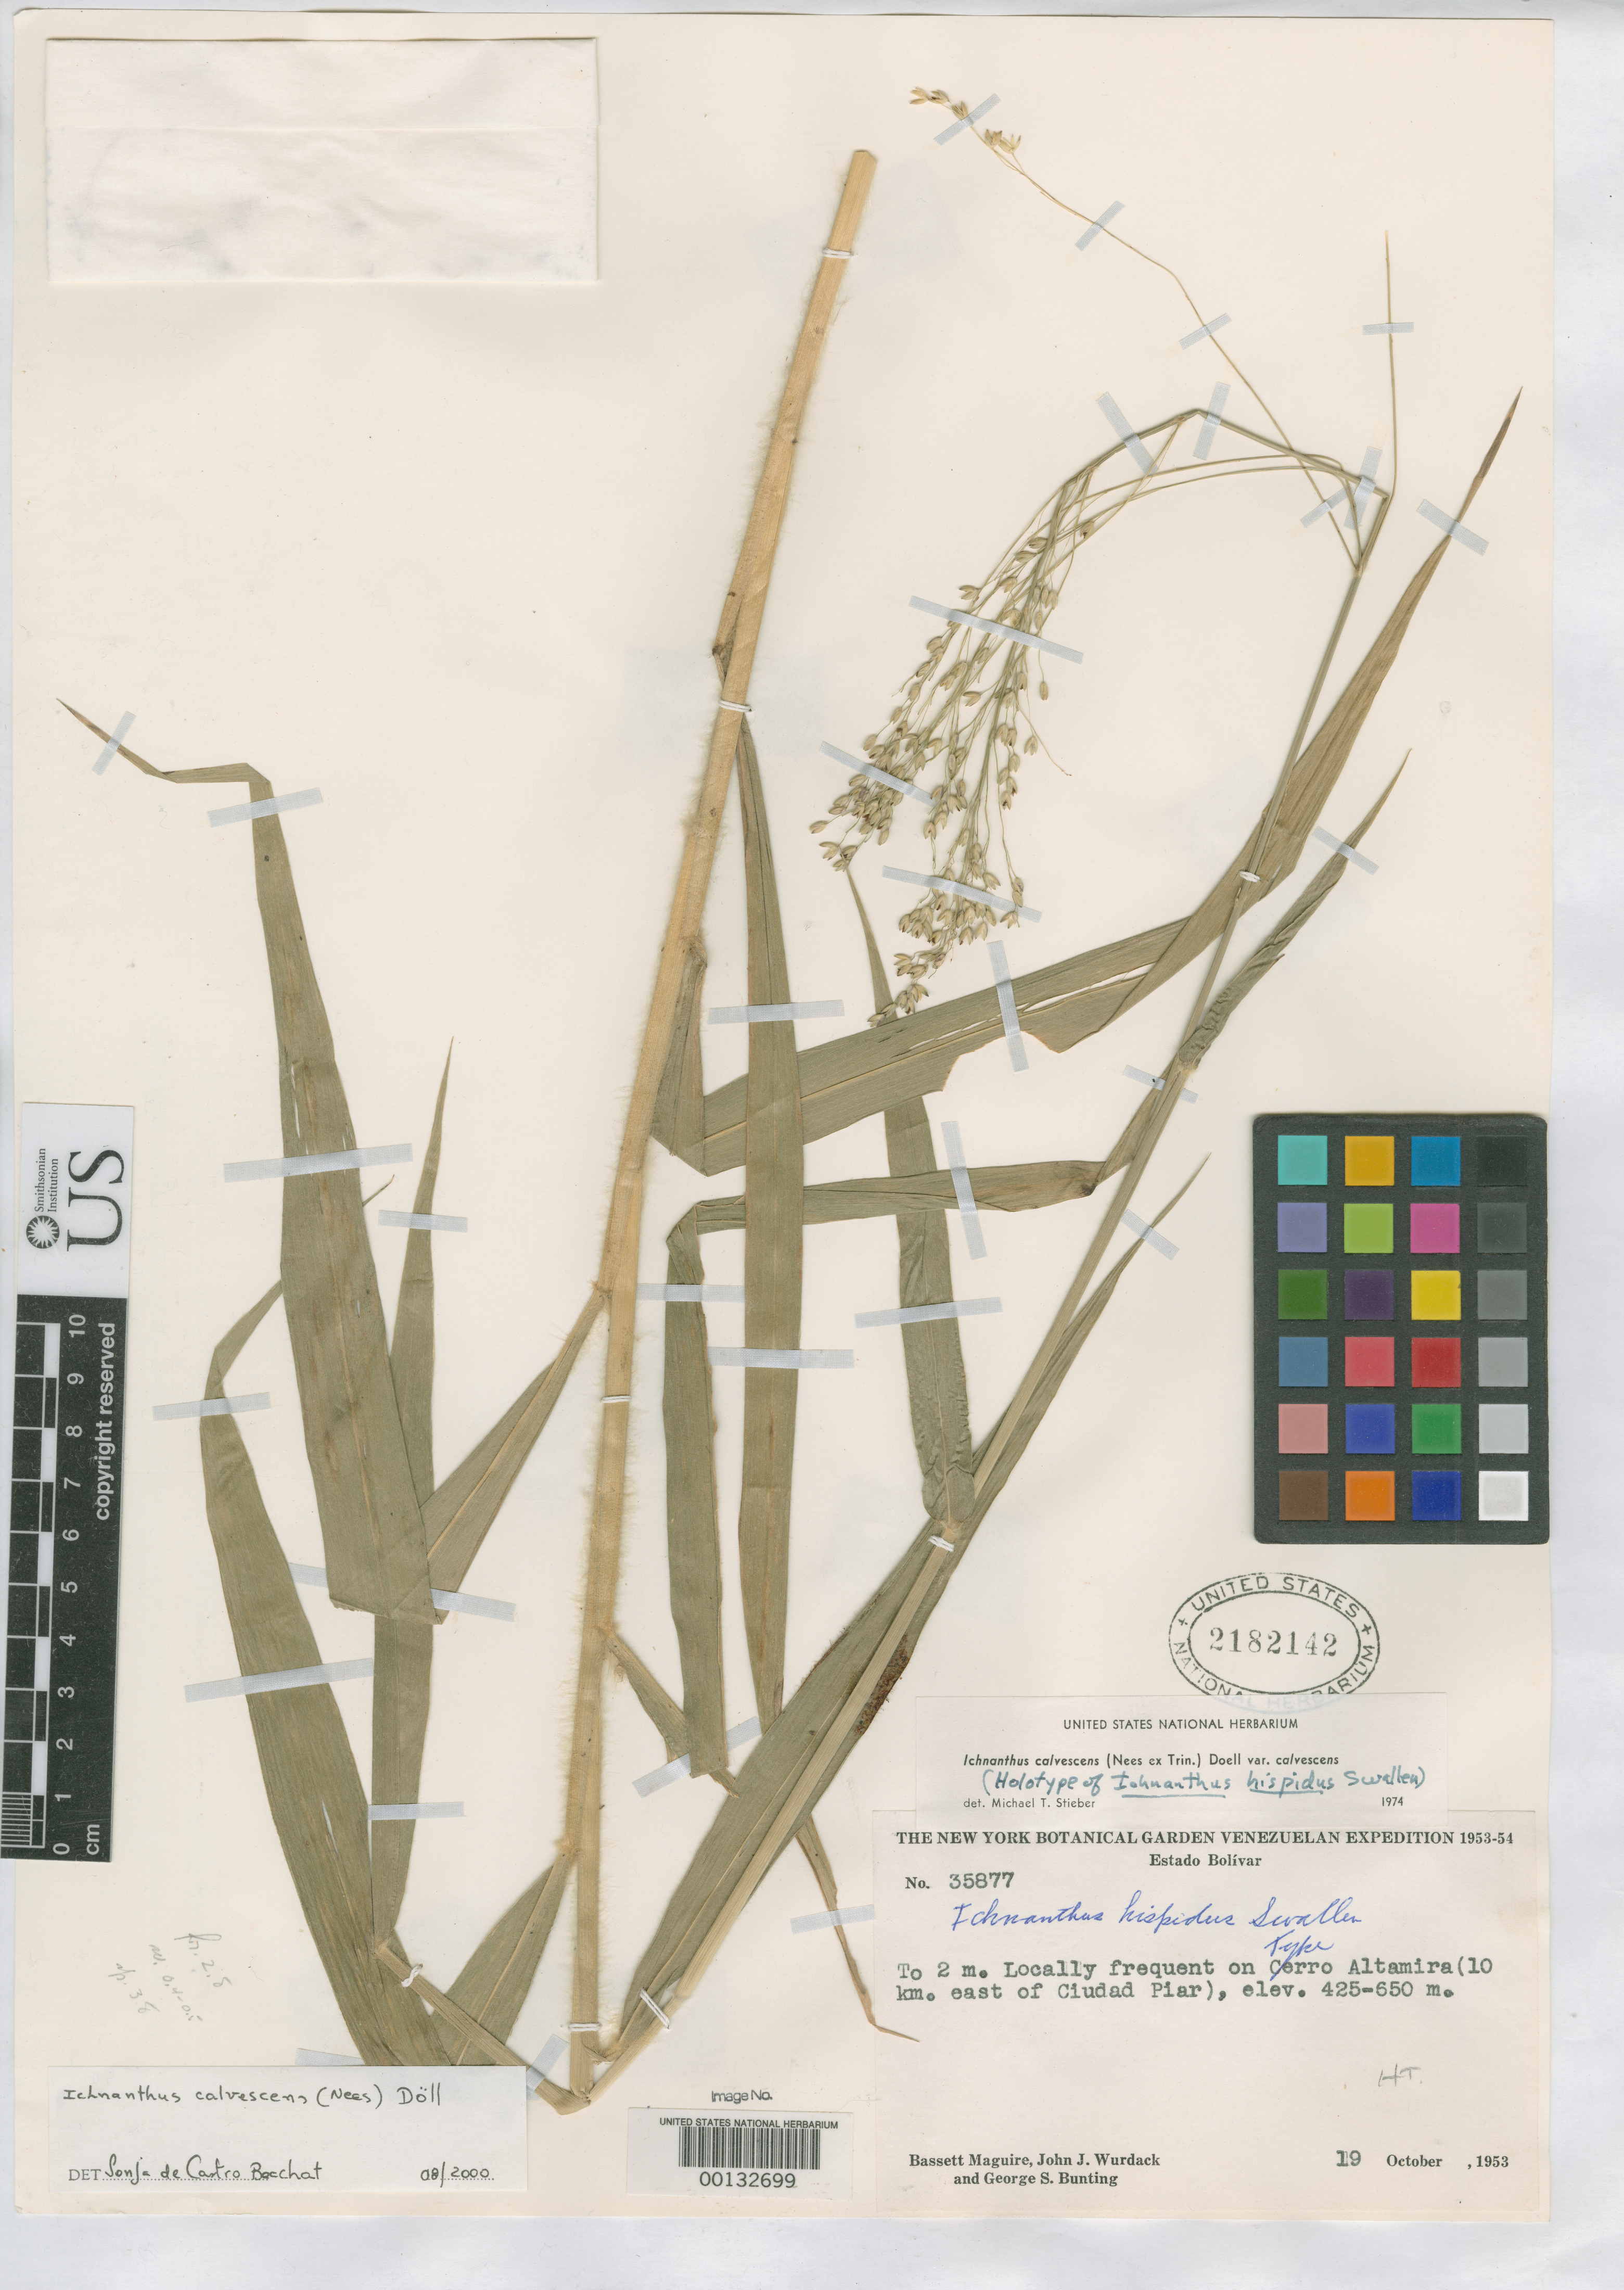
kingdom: Plantae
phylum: Tracheophyta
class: Liliopsida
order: Poales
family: Poaceae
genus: Ichnanthus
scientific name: Ichnanthus hispidus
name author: Swallen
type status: Holotype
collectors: B. Maguire, J. J. Wurdack & G. S. Bunting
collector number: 35877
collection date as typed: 19 Oct 1953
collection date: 1953-10-19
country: Venezuela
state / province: Bolivar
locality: Cerro Altamira, 10 km. E of Ciudad Piar.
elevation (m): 425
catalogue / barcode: US 2182142